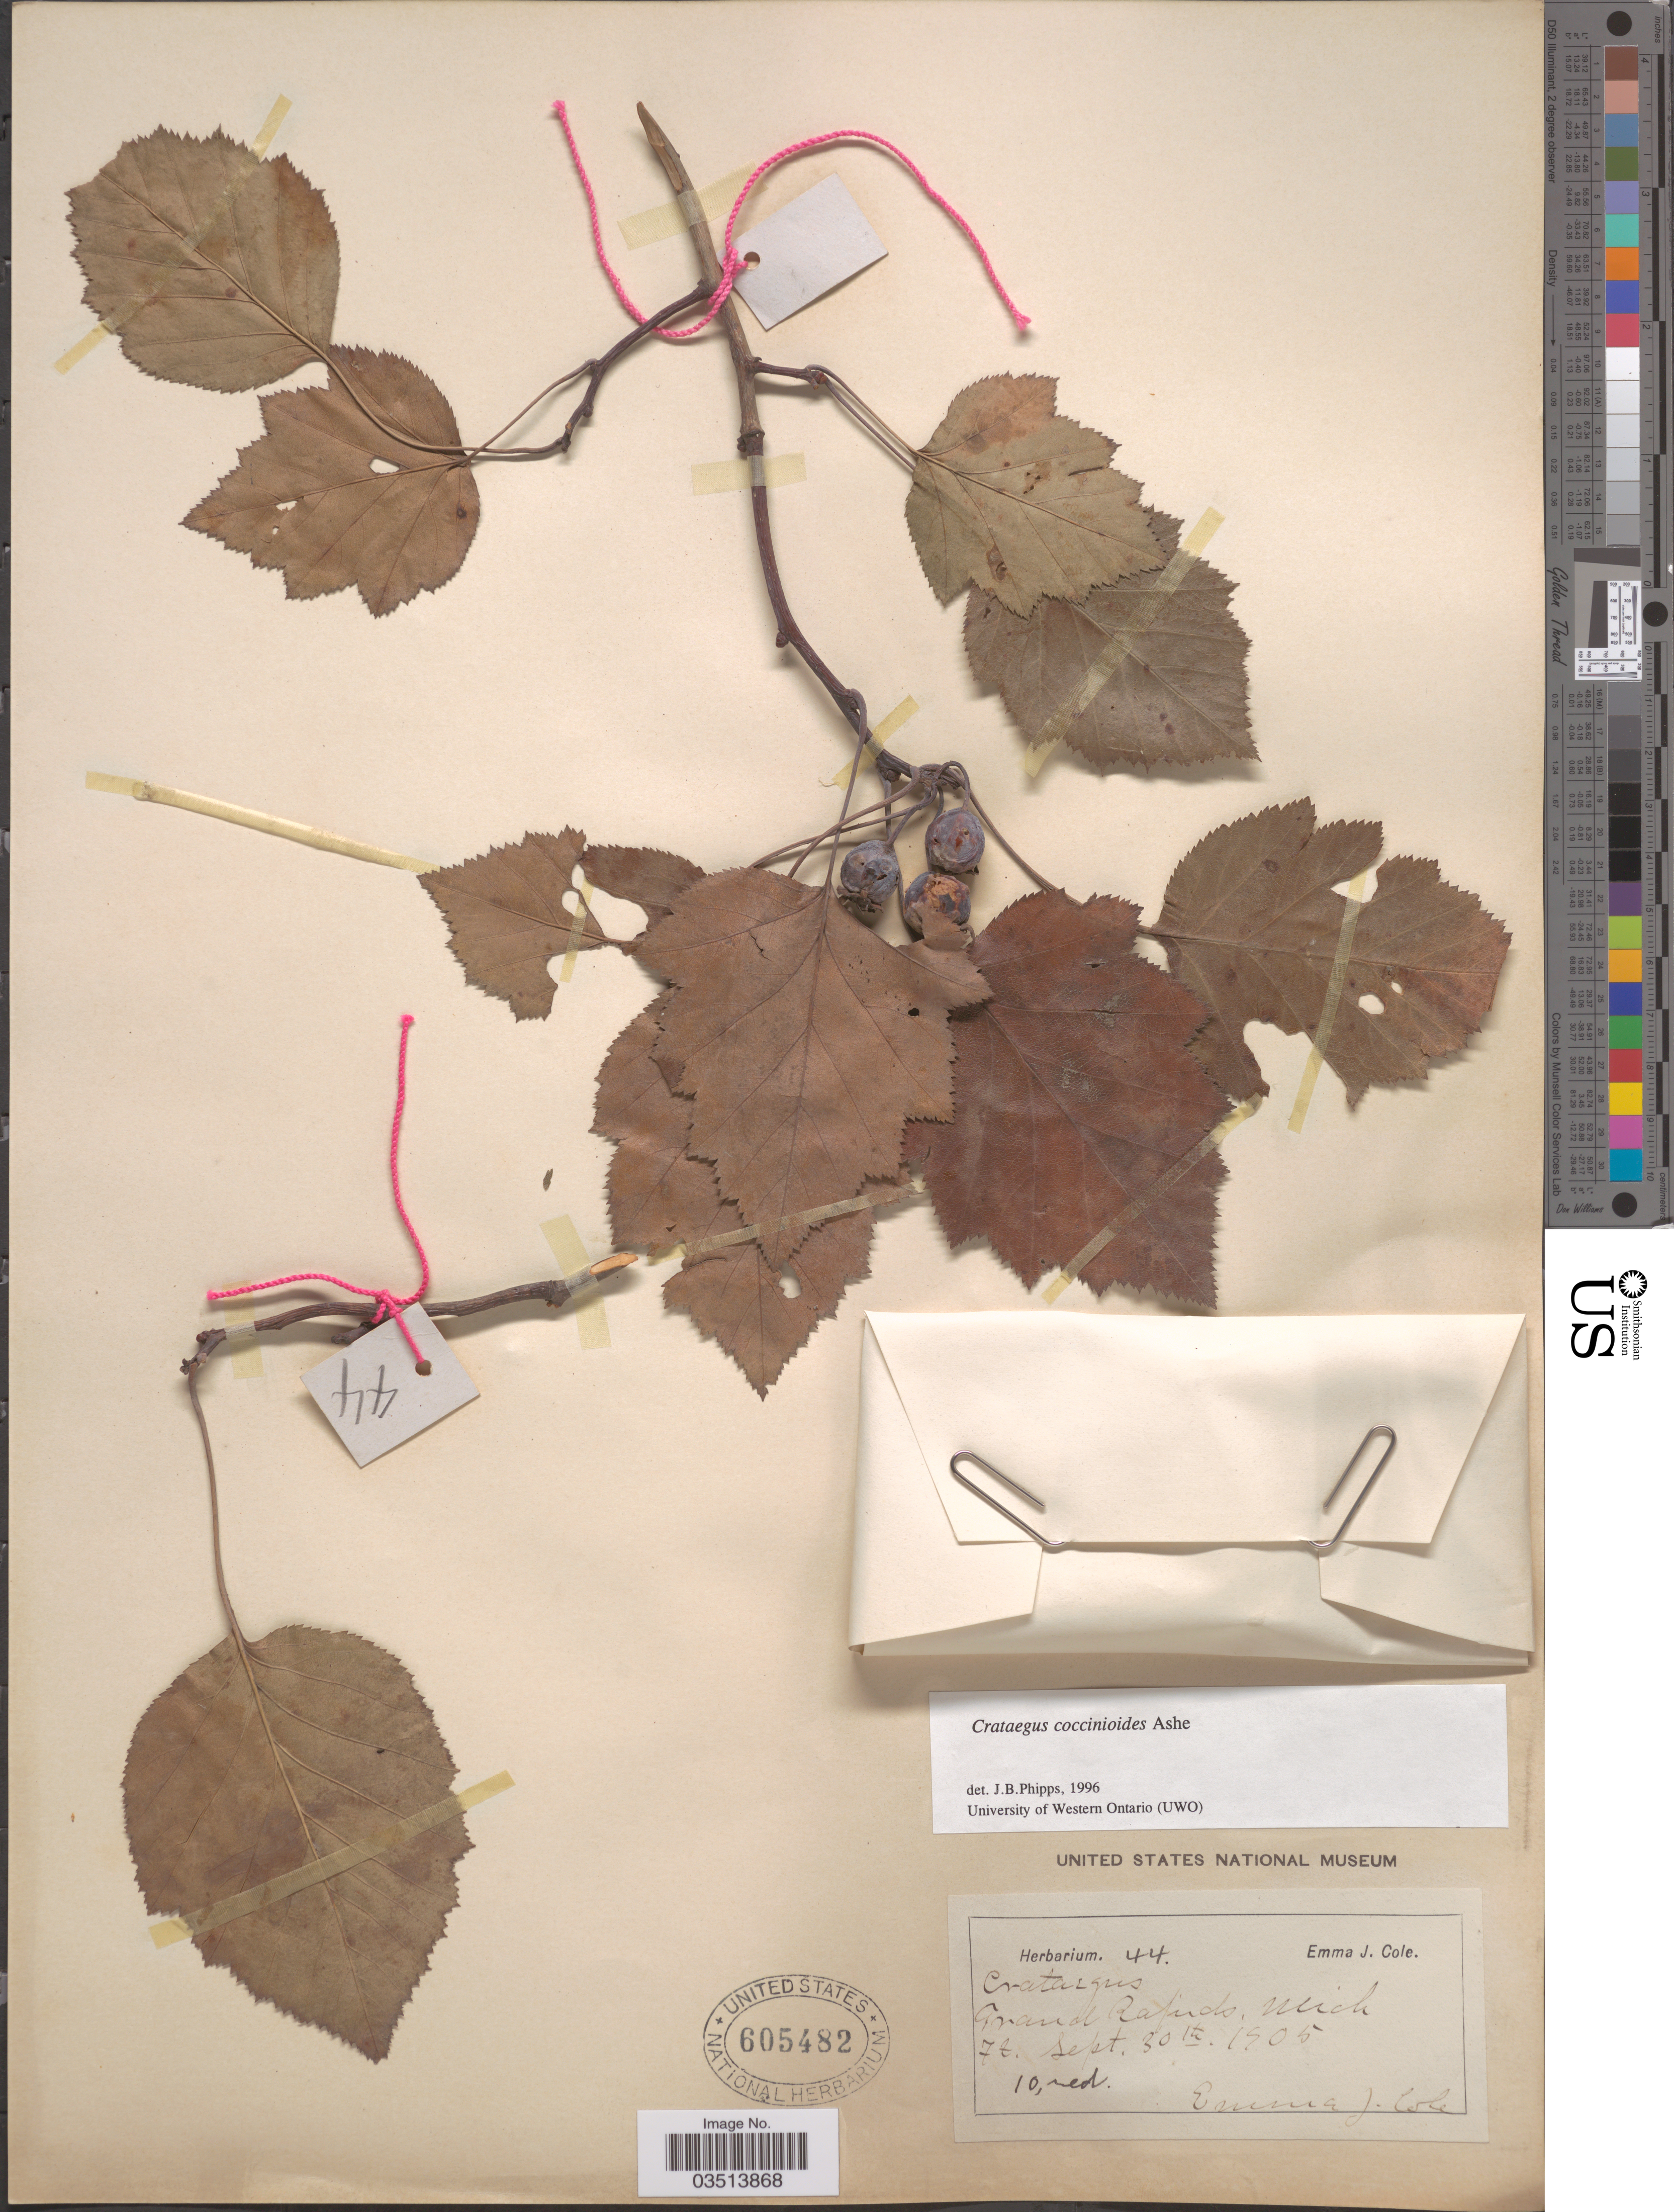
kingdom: Plantae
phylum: Tracheophyta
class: Magnoliopsida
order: Rosales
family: Rosaceae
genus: Crataegus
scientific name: Crataegus coccinioides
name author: Ashe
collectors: E. Cole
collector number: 44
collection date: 1905-09-30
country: United States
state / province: Michigan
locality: Grand Rapids.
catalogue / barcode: US 605482